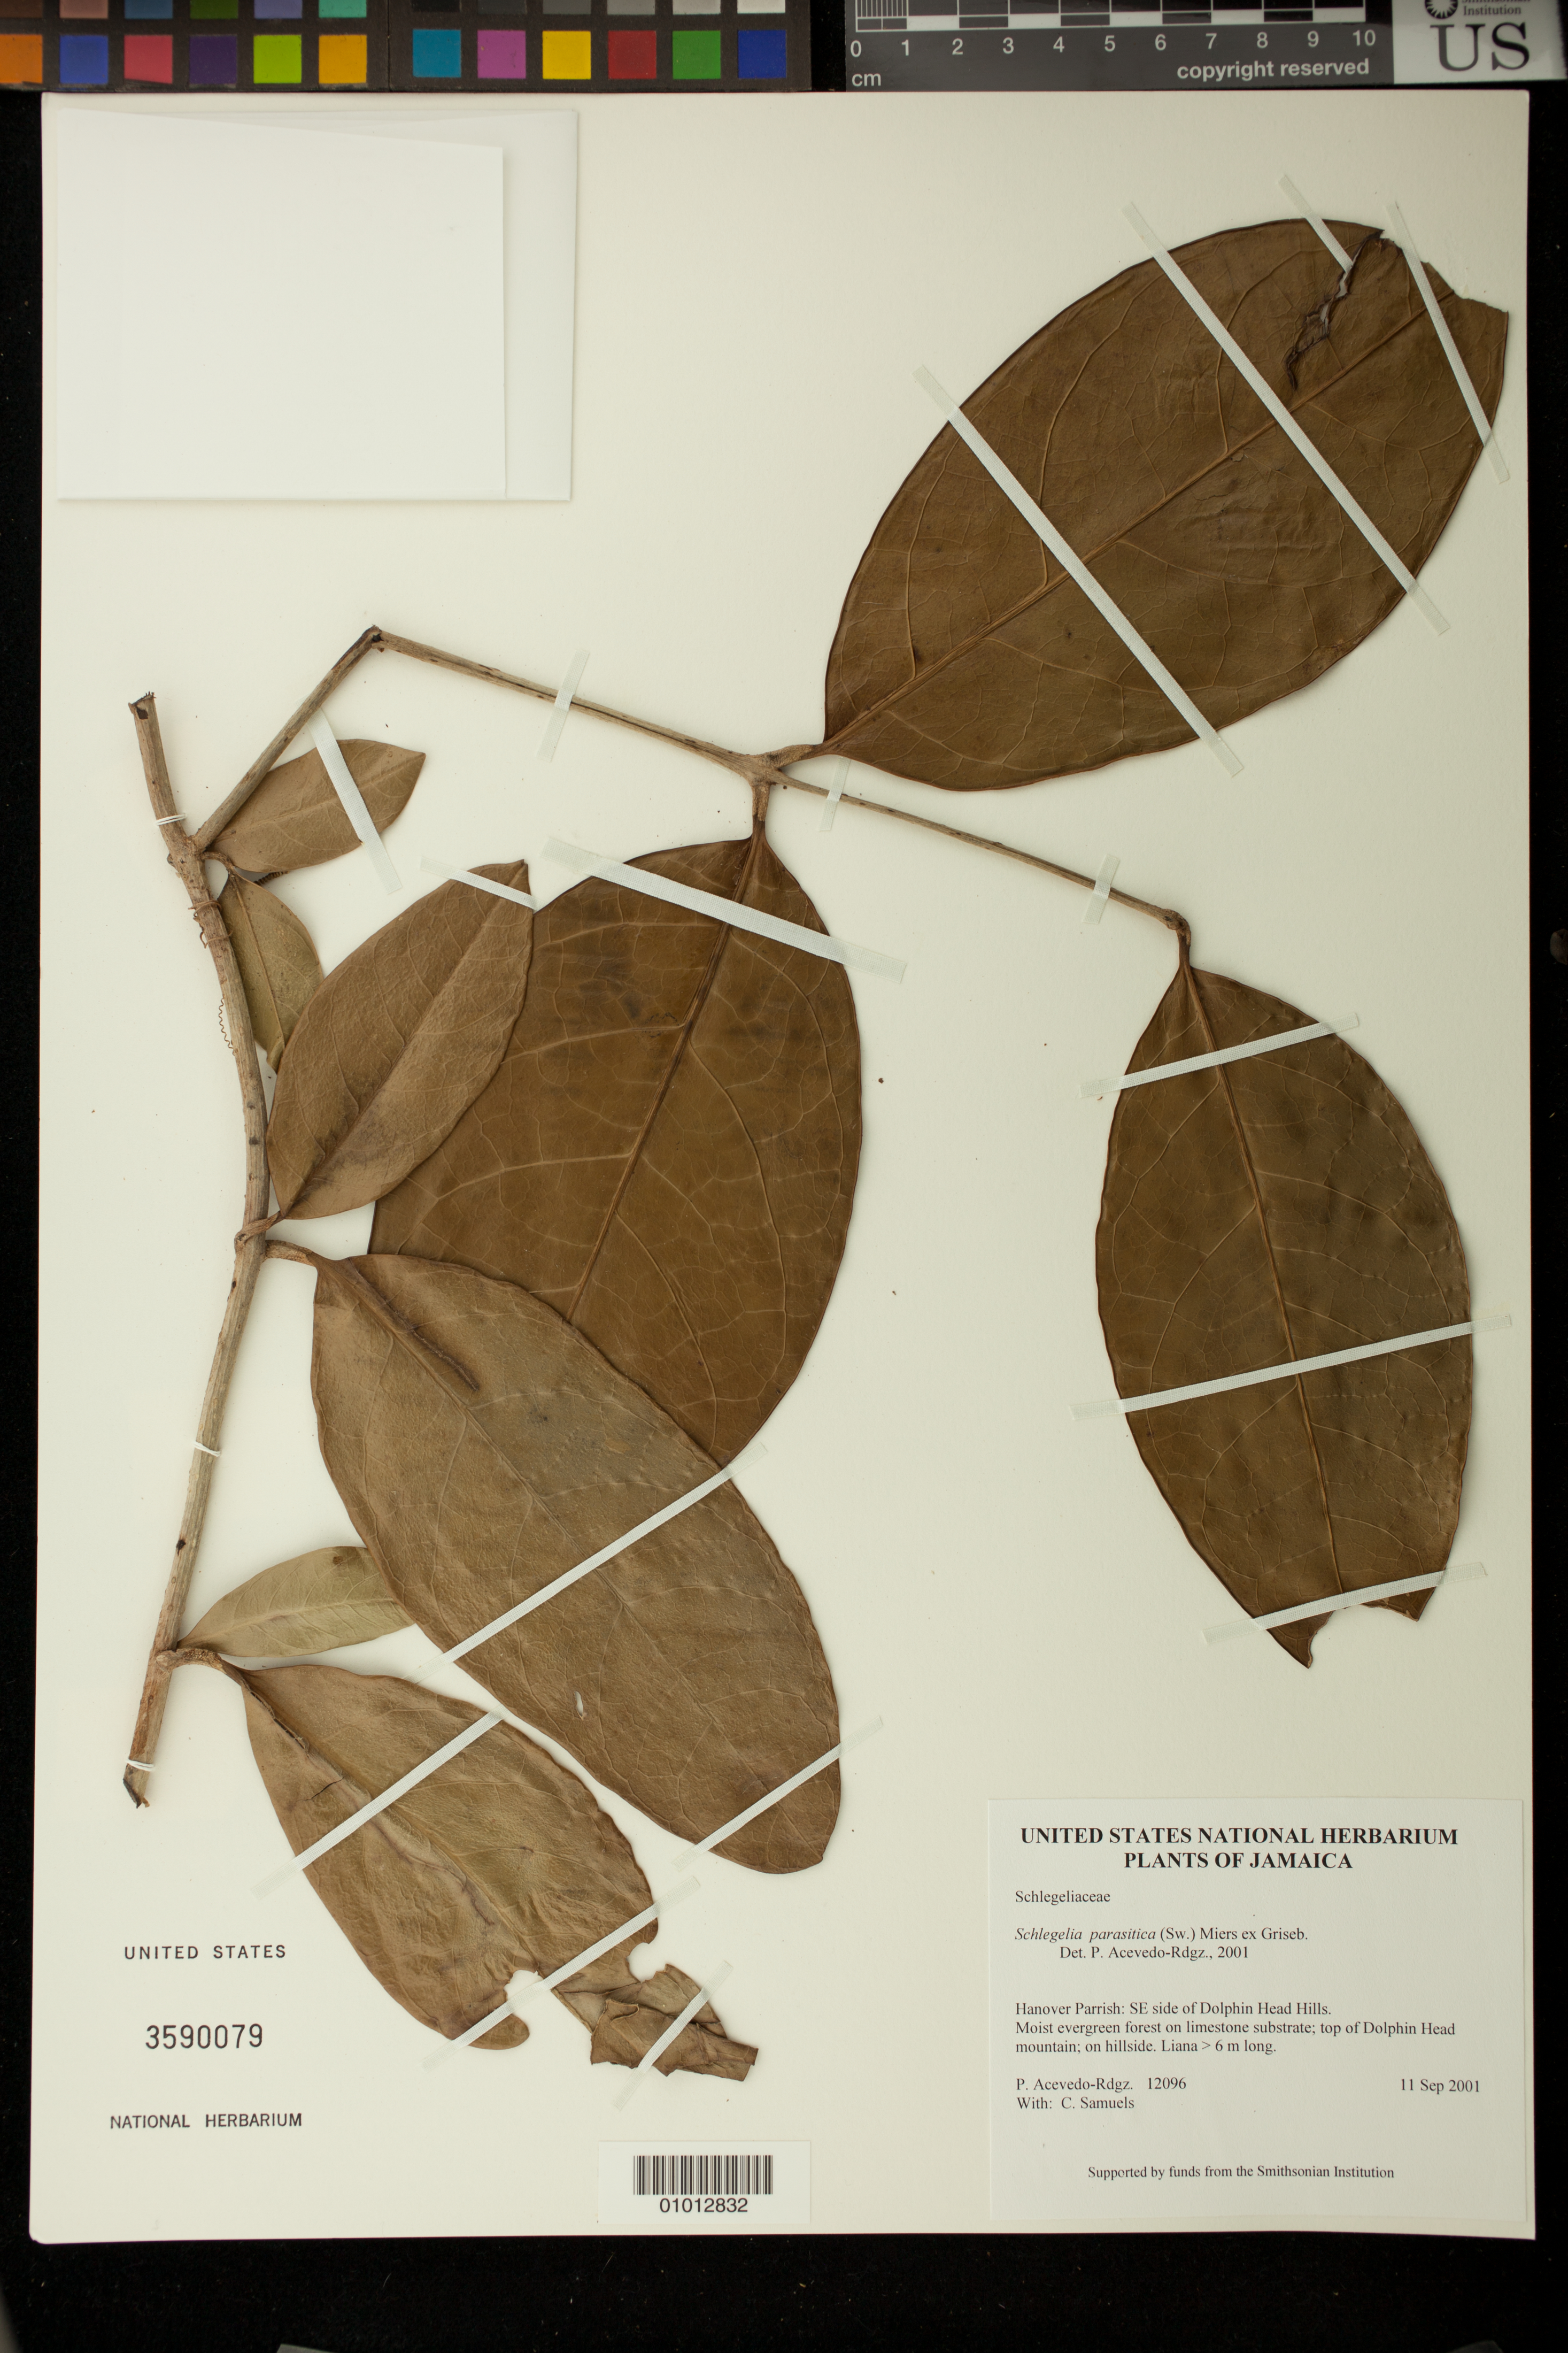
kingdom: Plantae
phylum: Tracheophyta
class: Magnoliopsida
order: Lamiales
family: Schlegeliaceae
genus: Schlegelia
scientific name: Schlegelia parasitica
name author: (Sw.) Miers ex Griseb.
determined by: Acevedo-Rodríguez, P., (BOT), Smithsonian Institution - National Museum of Natural History (UNITED STATES)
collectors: P. Acevedo-Rodr. & C. Samuels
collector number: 12096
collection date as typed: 11 Sep 2001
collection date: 2001-09-11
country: Jamaica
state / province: Hanover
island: Jamaica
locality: Hanover Parrish: SE side of Dolphin Head Hills.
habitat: Moist evergreen forest on limestone substrate; top of Dolphin Head mountain; on hillside.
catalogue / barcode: US 3590079